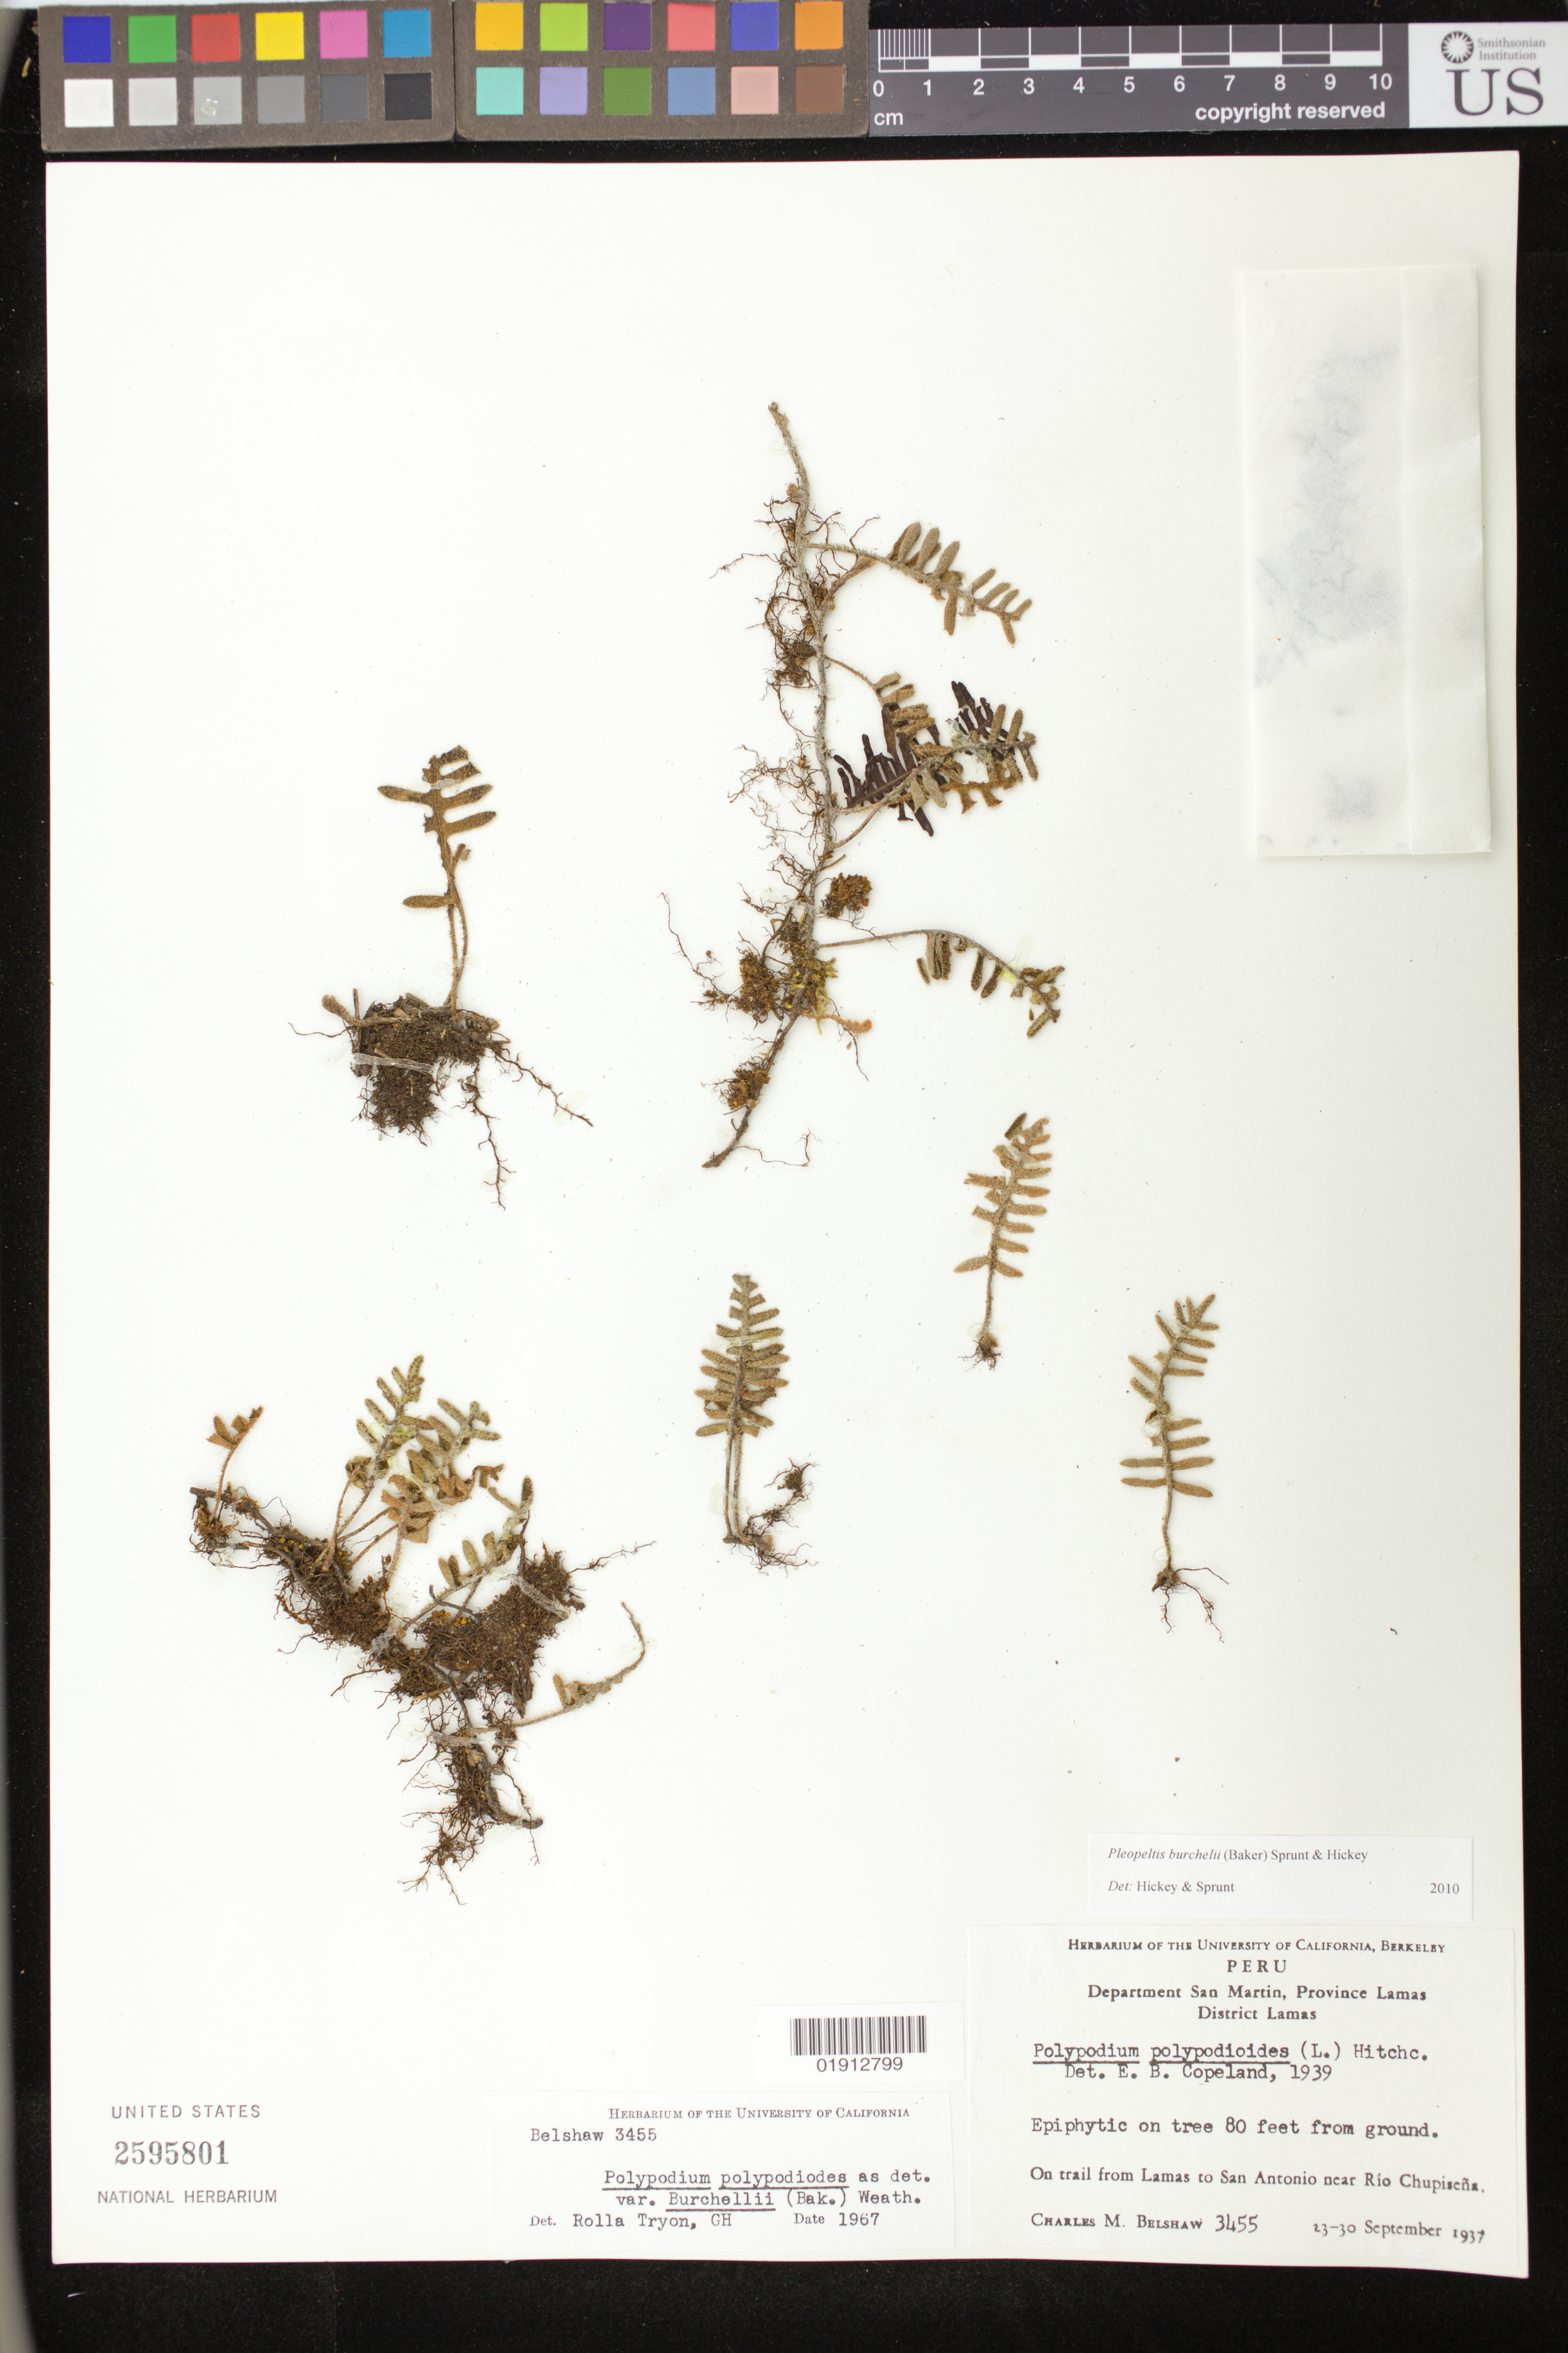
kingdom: Plantae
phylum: Tracheophyta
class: Polypodiopsida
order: Polypodiales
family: Polypodiaceae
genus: Pleopeltis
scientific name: Pleopeltis burchellii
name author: (Baker) Sprunt & Hickey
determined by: Hickey, R. J.; Sprunt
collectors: C. Shaw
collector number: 3455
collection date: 1937-09-23/1937-09-30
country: Peru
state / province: San Martín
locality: Department San Martin, Province Lamas. District Lamas. On trail from Lamas to San Antonio near Río Chupiseña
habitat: On tree 80 feet from ground.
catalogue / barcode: US 2595801